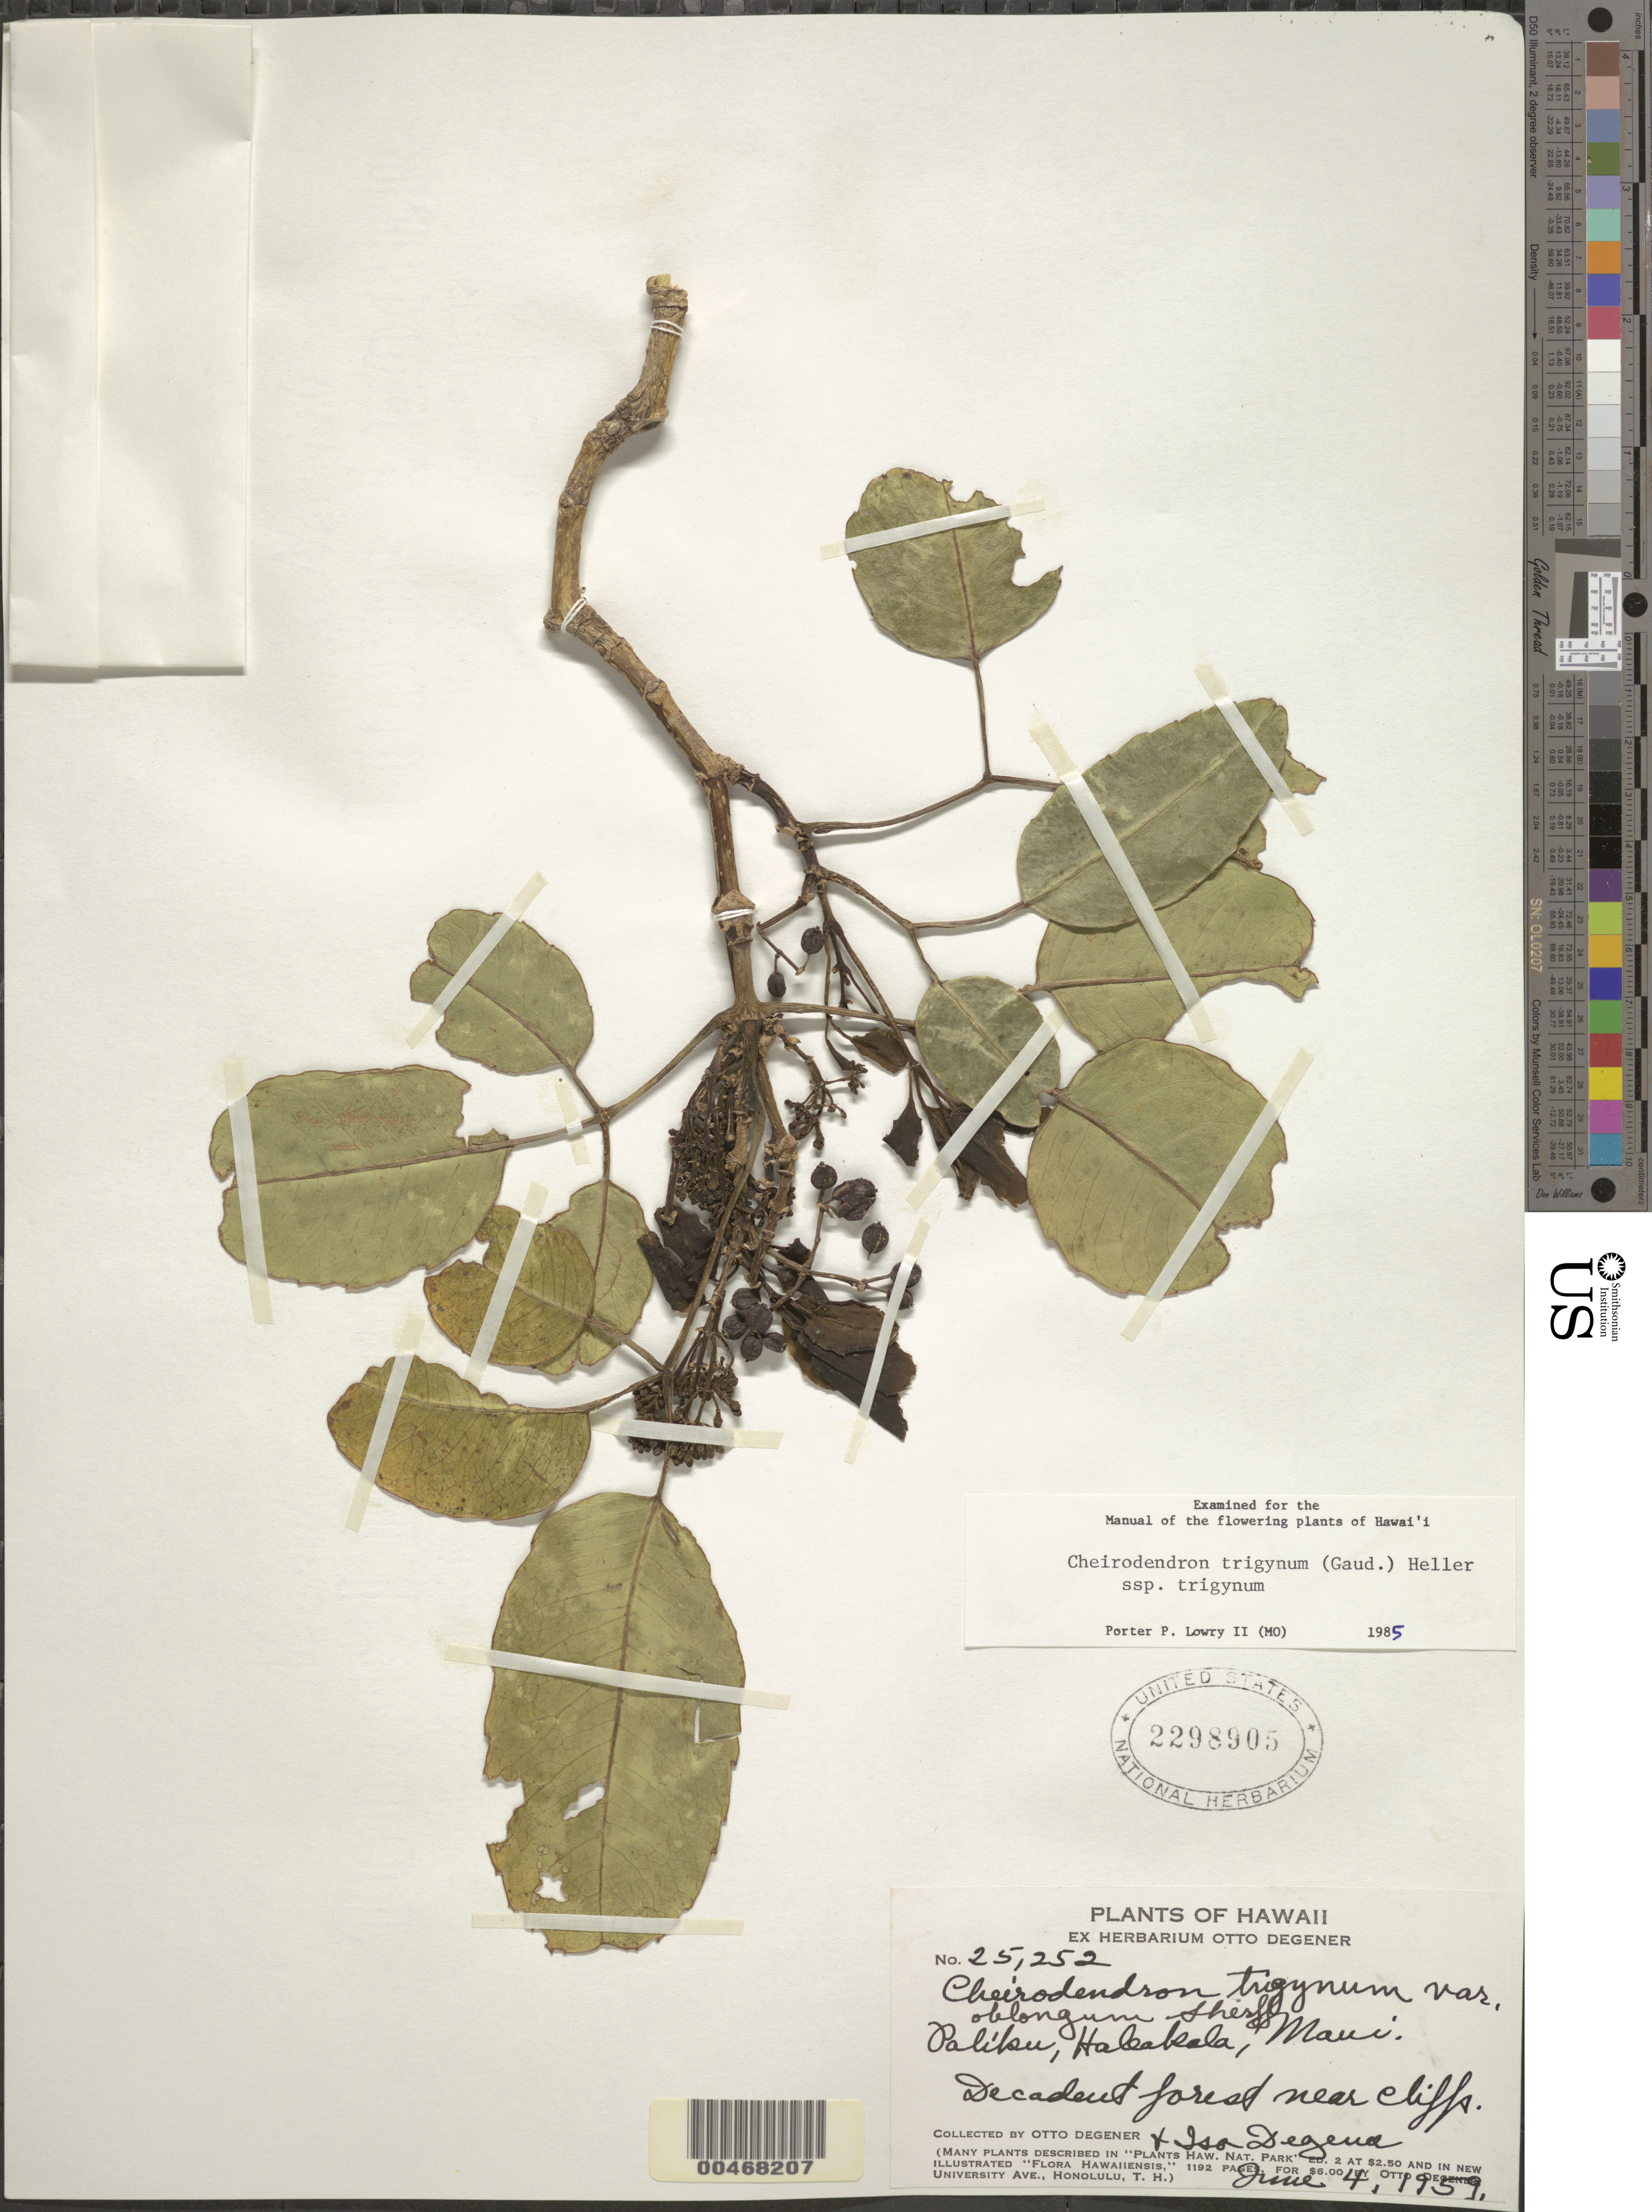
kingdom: Plantae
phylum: Tracheophyta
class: Magnoliopsida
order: Apiales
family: Araliaceae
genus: Cheirodendron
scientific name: Cheirodendron trigynum subsp. trigynum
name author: (Gaudich.) A. Heller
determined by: Lowry, P. P., (MO), Missouri Botanical Garden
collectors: O. Degener & I. Degener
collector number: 25252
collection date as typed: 4 Jun 1959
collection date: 1959-06-04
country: United States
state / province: Hawaii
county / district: Maui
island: Maui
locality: Paliku, Haleakala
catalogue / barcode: US 2298905